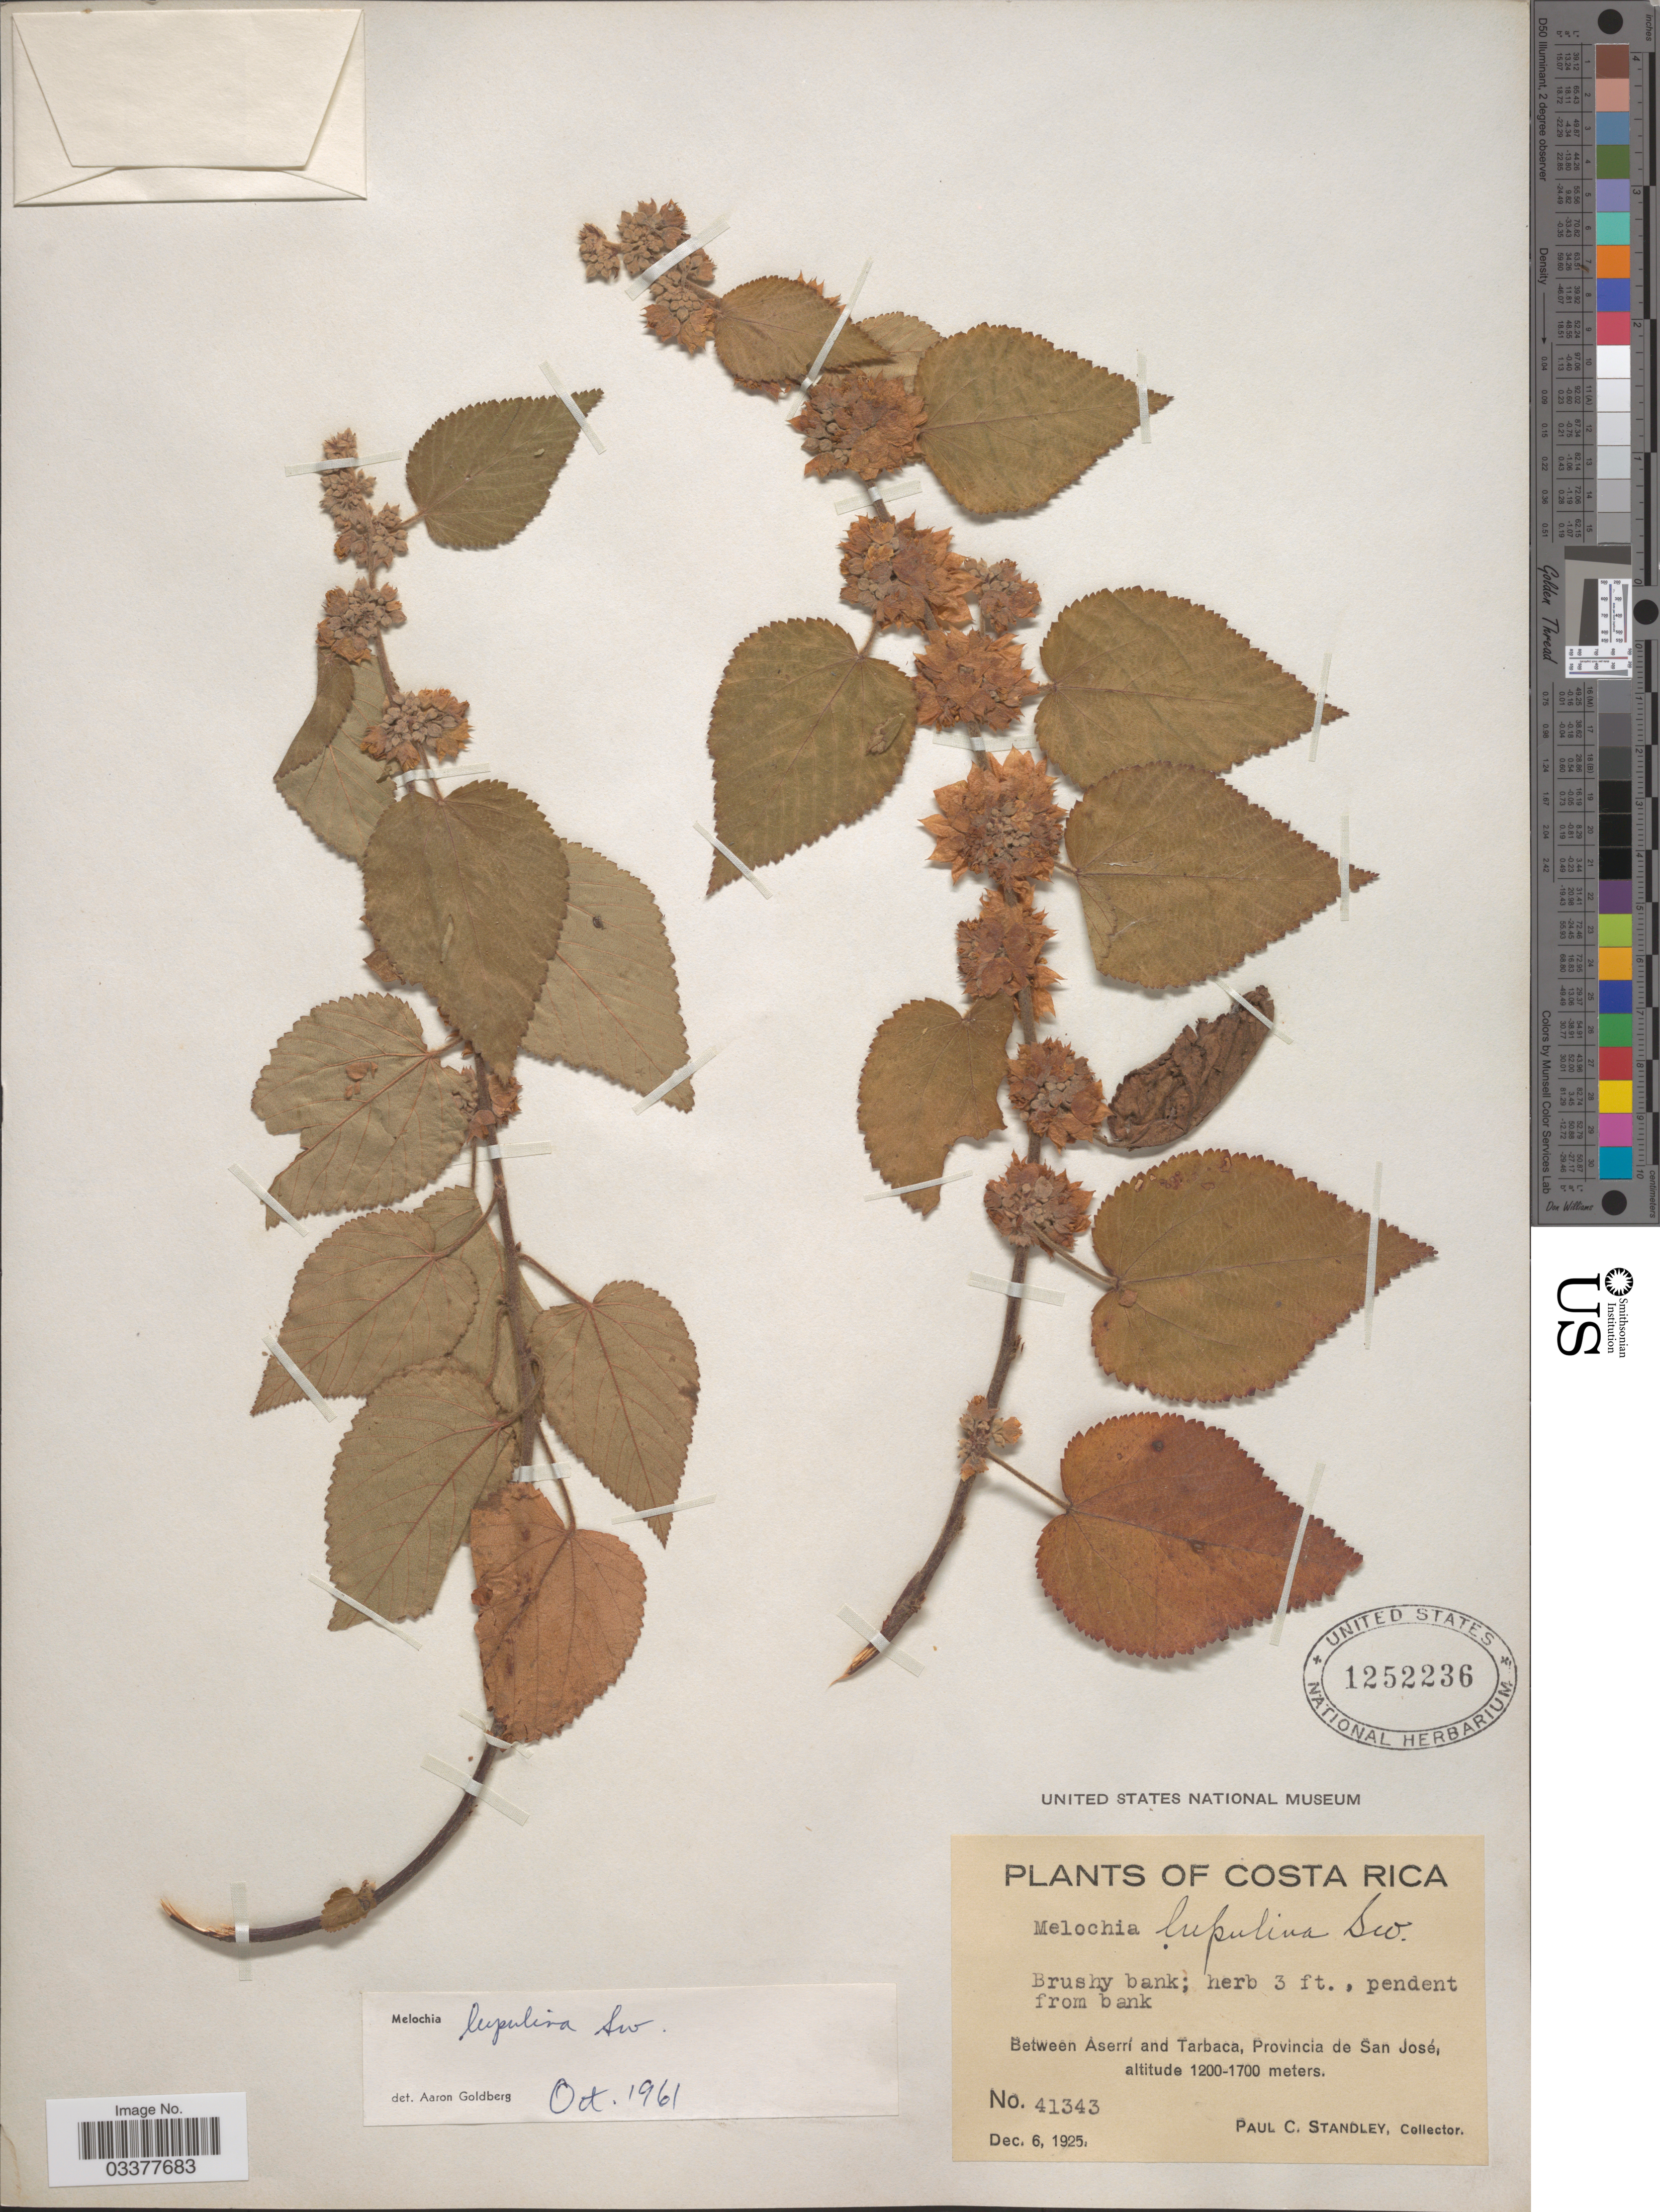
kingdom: Plantae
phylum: Tracheophyta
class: Magnoliopsida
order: Malvales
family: Malvaceae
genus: Melochia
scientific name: Melochia lupulina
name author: Sw.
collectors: P. C. Standley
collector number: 41343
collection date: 1925-12-06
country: Costa Rica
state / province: San José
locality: Between Aserrí and Tarbaca.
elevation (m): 1200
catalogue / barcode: US 1252236